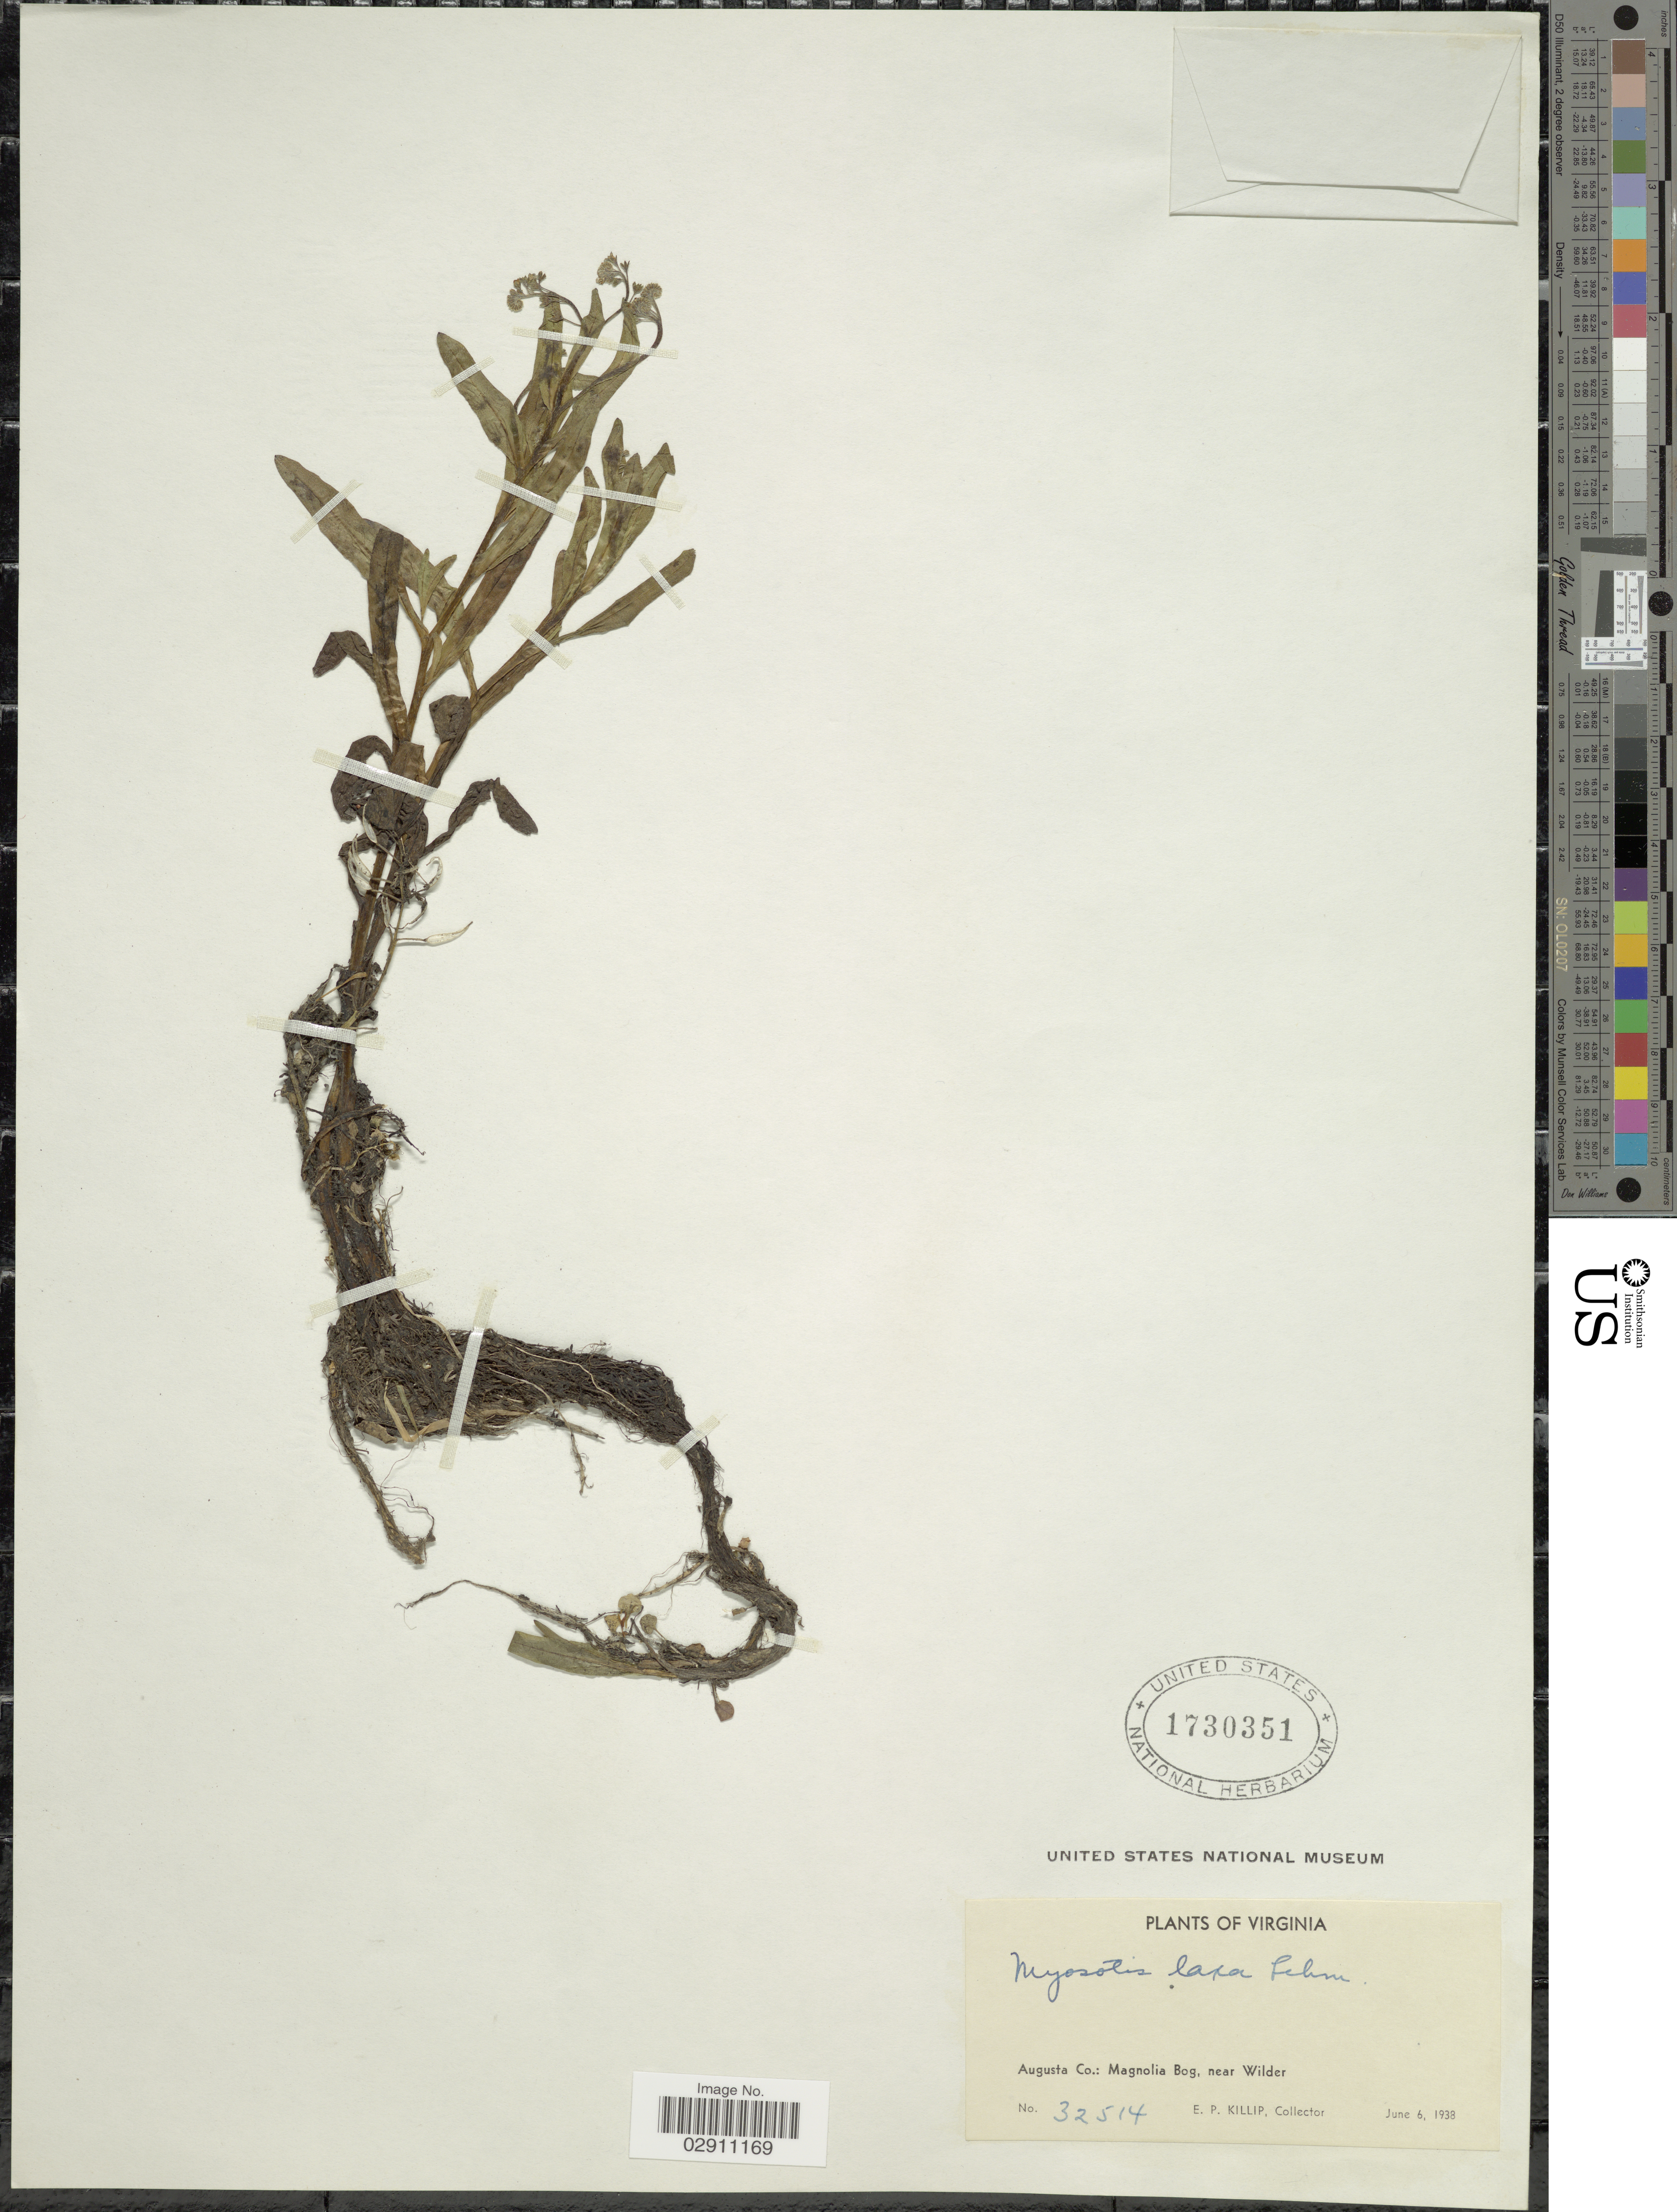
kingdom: Plantae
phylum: Tracheophyta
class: Magnoliopsida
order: Boraginales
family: Boraginaceae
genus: Myosotis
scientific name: Myosotis laxa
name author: F. Lehm.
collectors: E. P. Killip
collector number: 32514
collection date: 1938-06-06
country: United States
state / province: Virginia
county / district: Augusta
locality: Augusta Co., Magnolia Bog, near Wilder.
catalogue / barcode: US 1730351